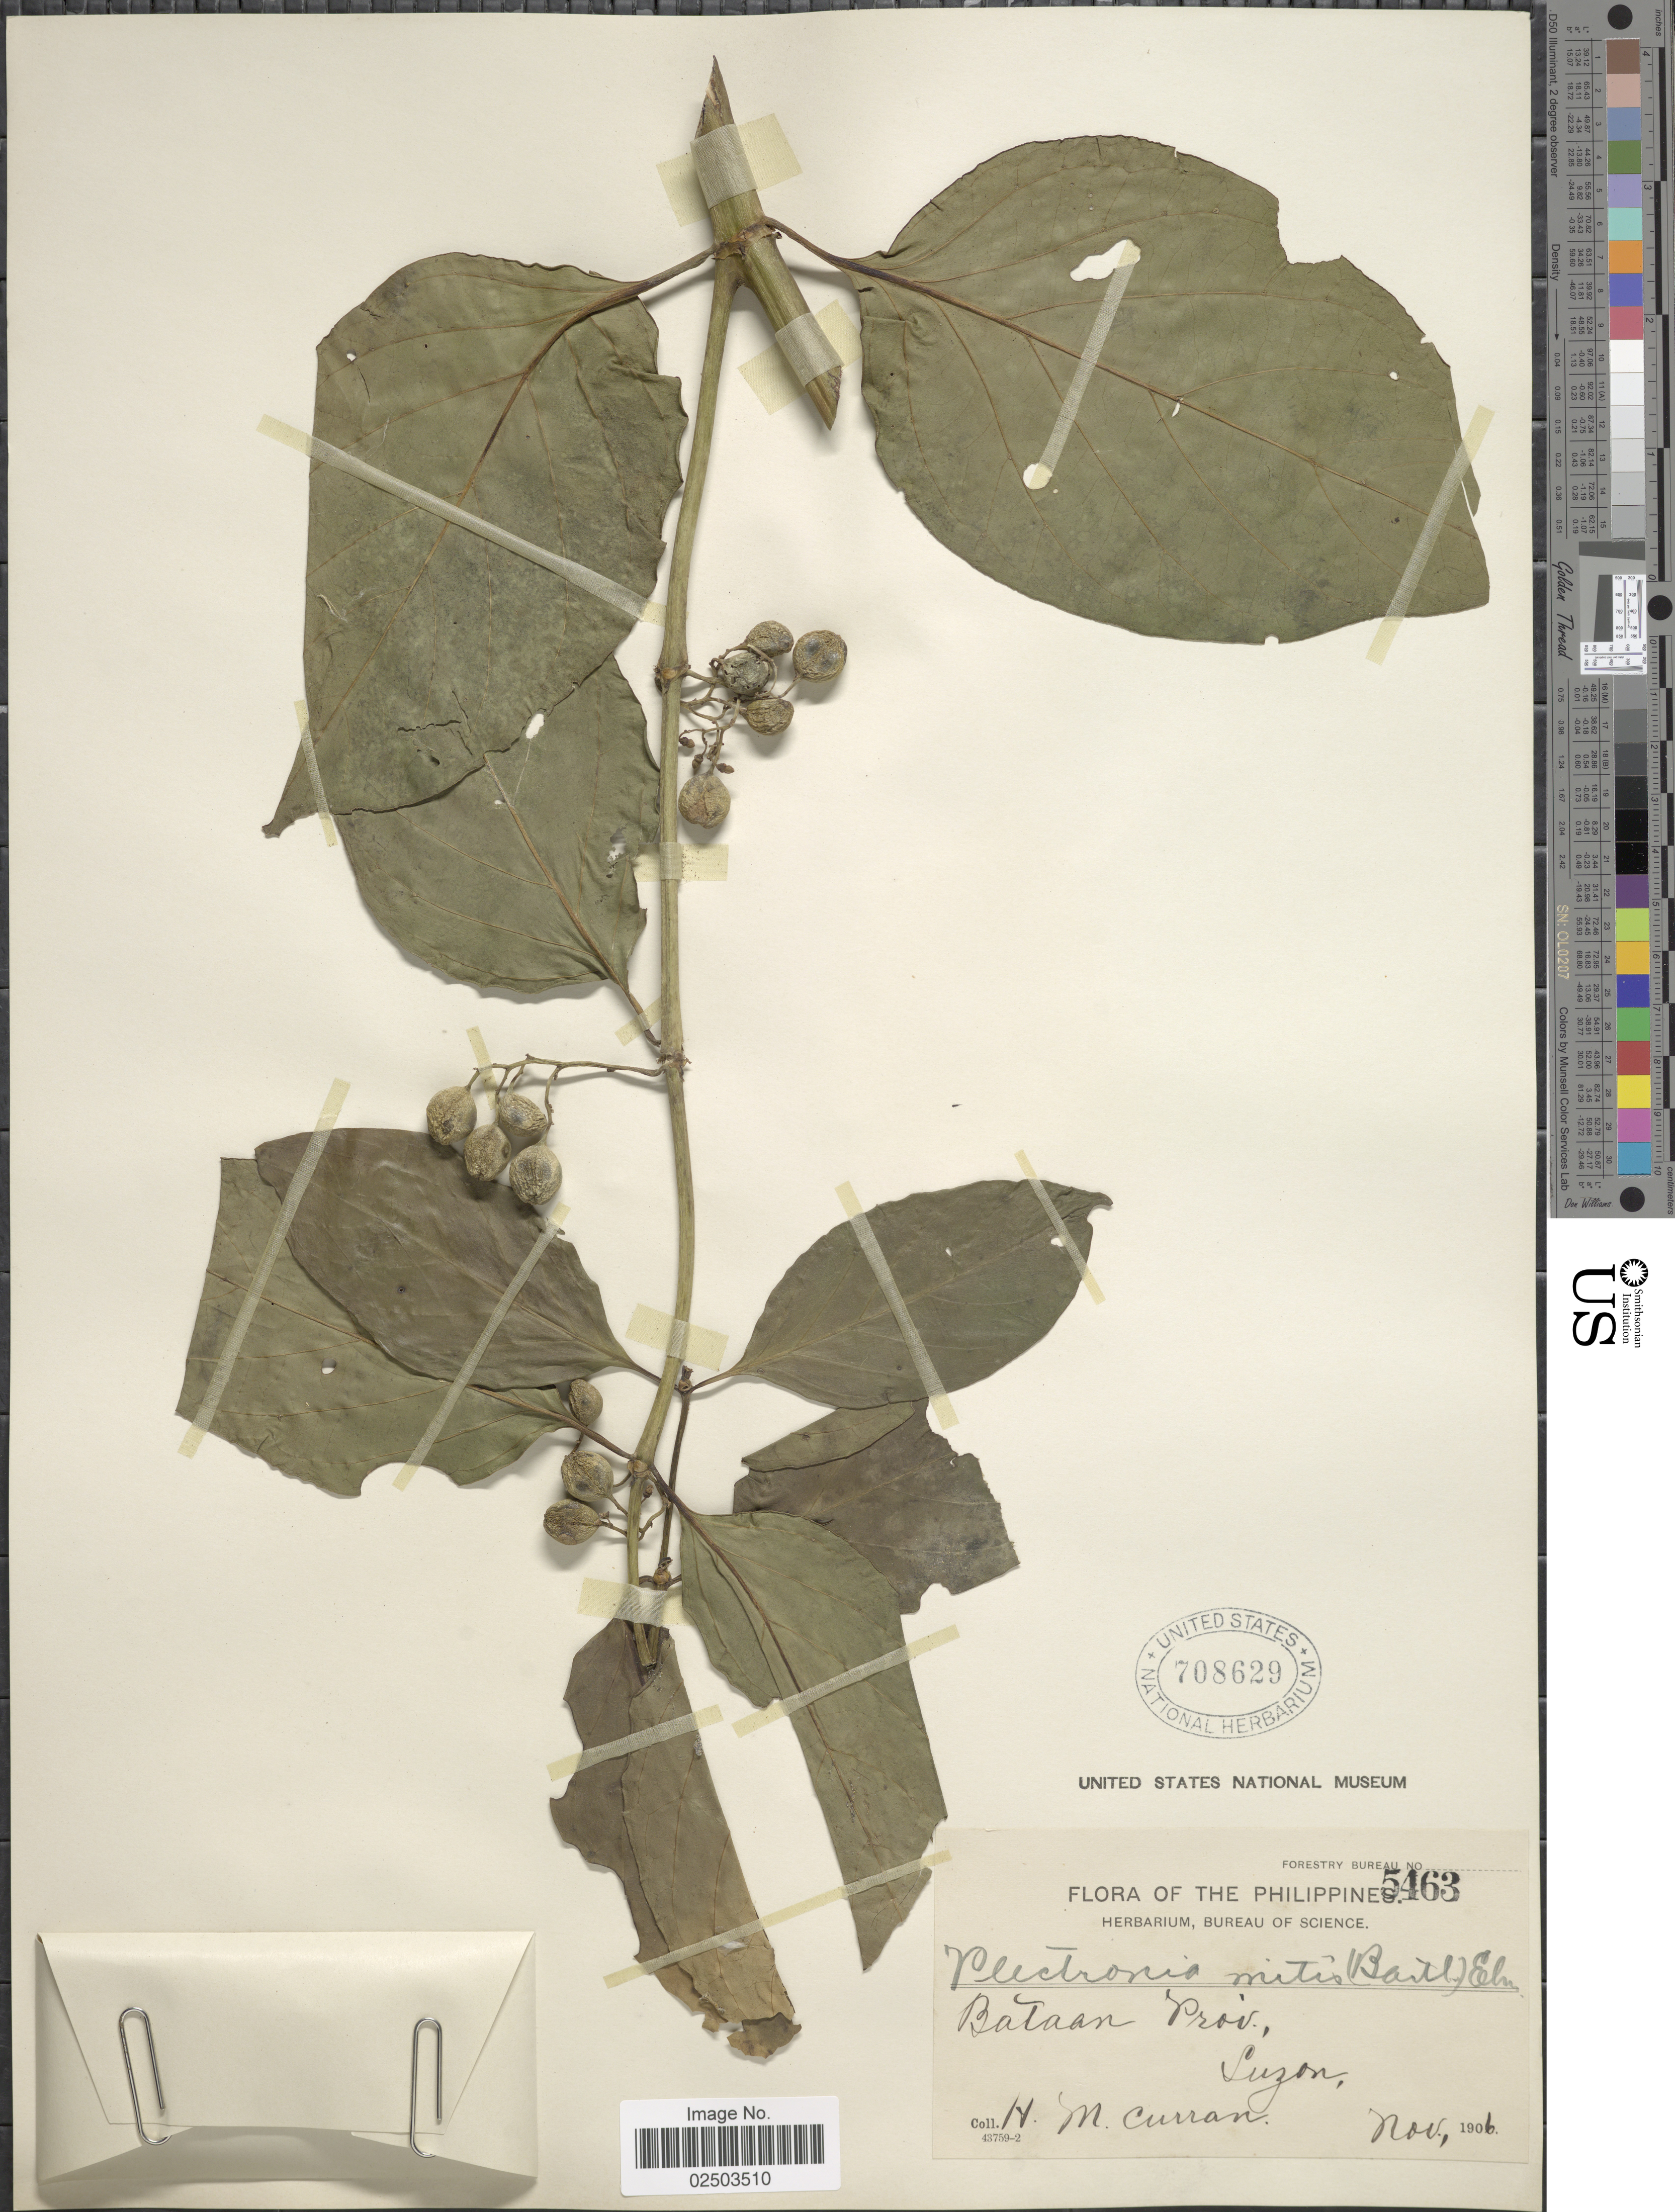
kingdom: Plantae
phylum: Tracheophyta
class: Magnoliopsida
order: Gentianales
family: Rubiaceae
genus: Canthium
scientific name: Canthium monstrosum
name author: (A. Rich.) Merr.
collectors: H. M. Curran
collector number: Forestry Bureau 5463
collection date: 1906-11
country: Philippines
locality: Bataan Prov., Luzon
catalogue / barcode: US 708629